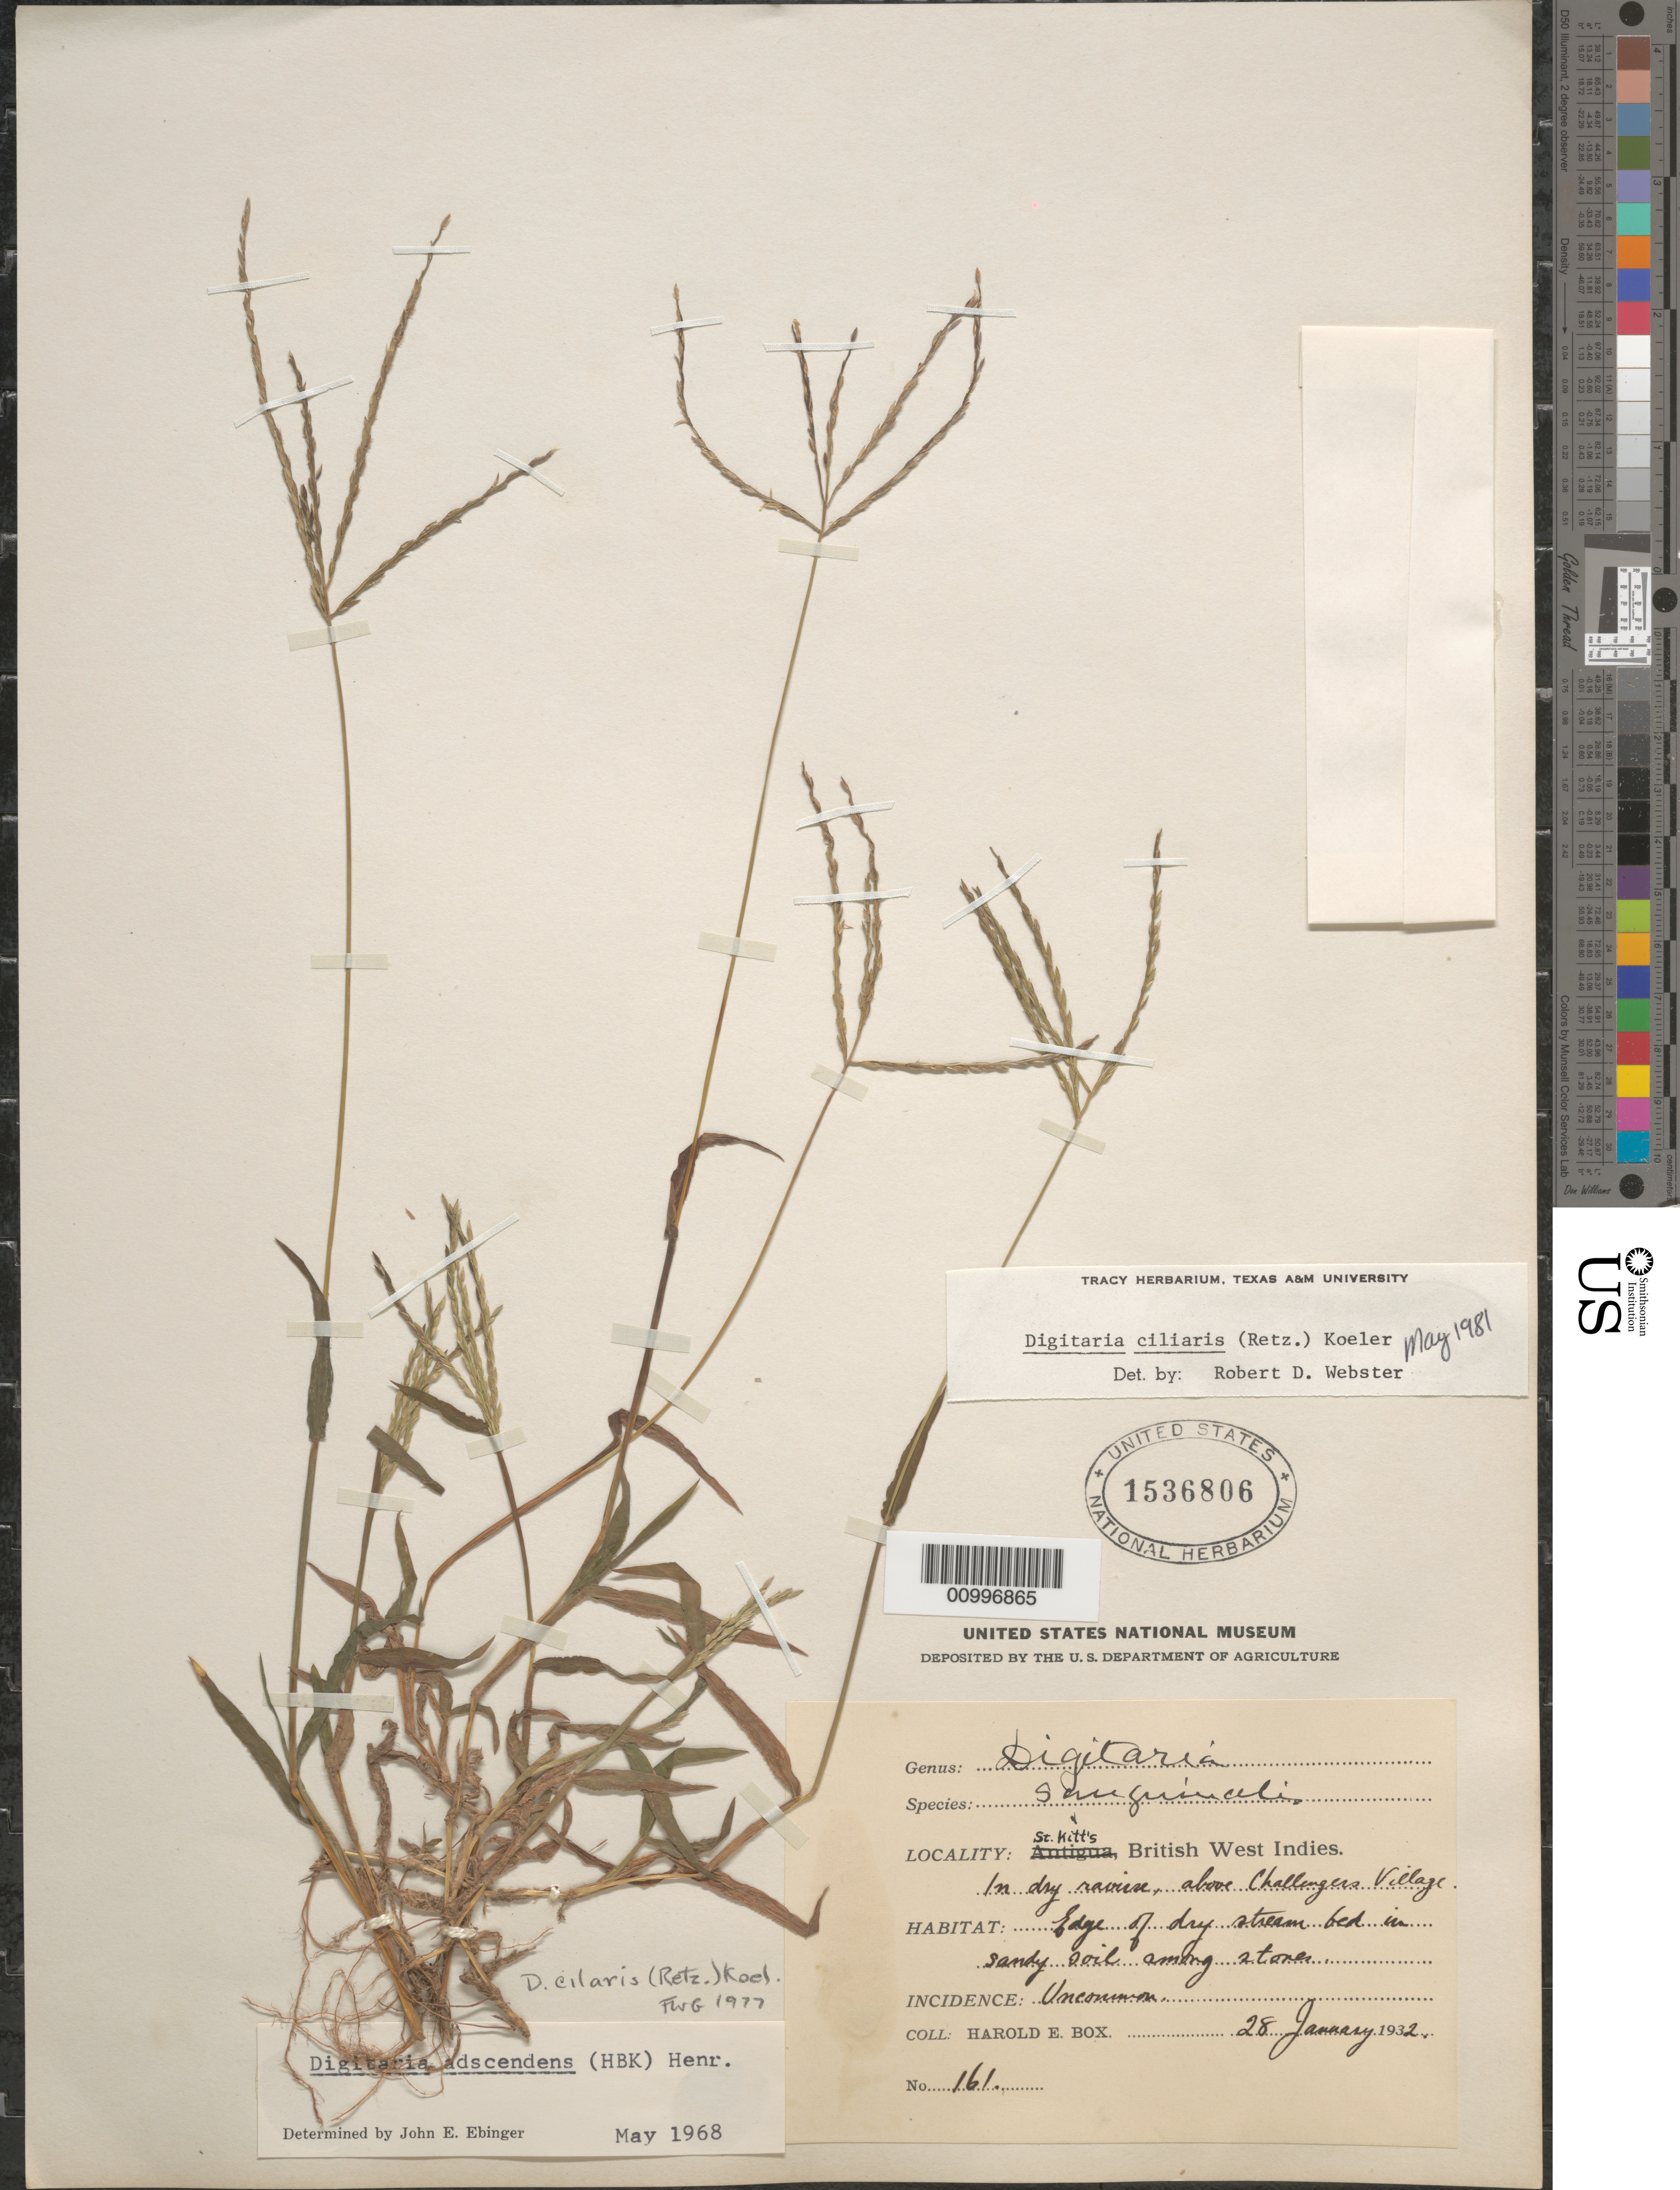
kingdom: Plantae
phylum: Tracheophyta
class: Liliopsida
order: Poales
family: Poaceae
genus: Digitaria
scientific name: Digitaria ciliaris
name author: (Retz.) Koeler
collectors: H. E. Box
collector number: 161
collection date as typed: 28 Jan 1932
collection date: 1932-01-28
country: St. Christopher-Nevis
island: St. Christopher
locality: Challenger's Village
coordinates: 0 N, 0 E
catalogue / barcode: US 1536806